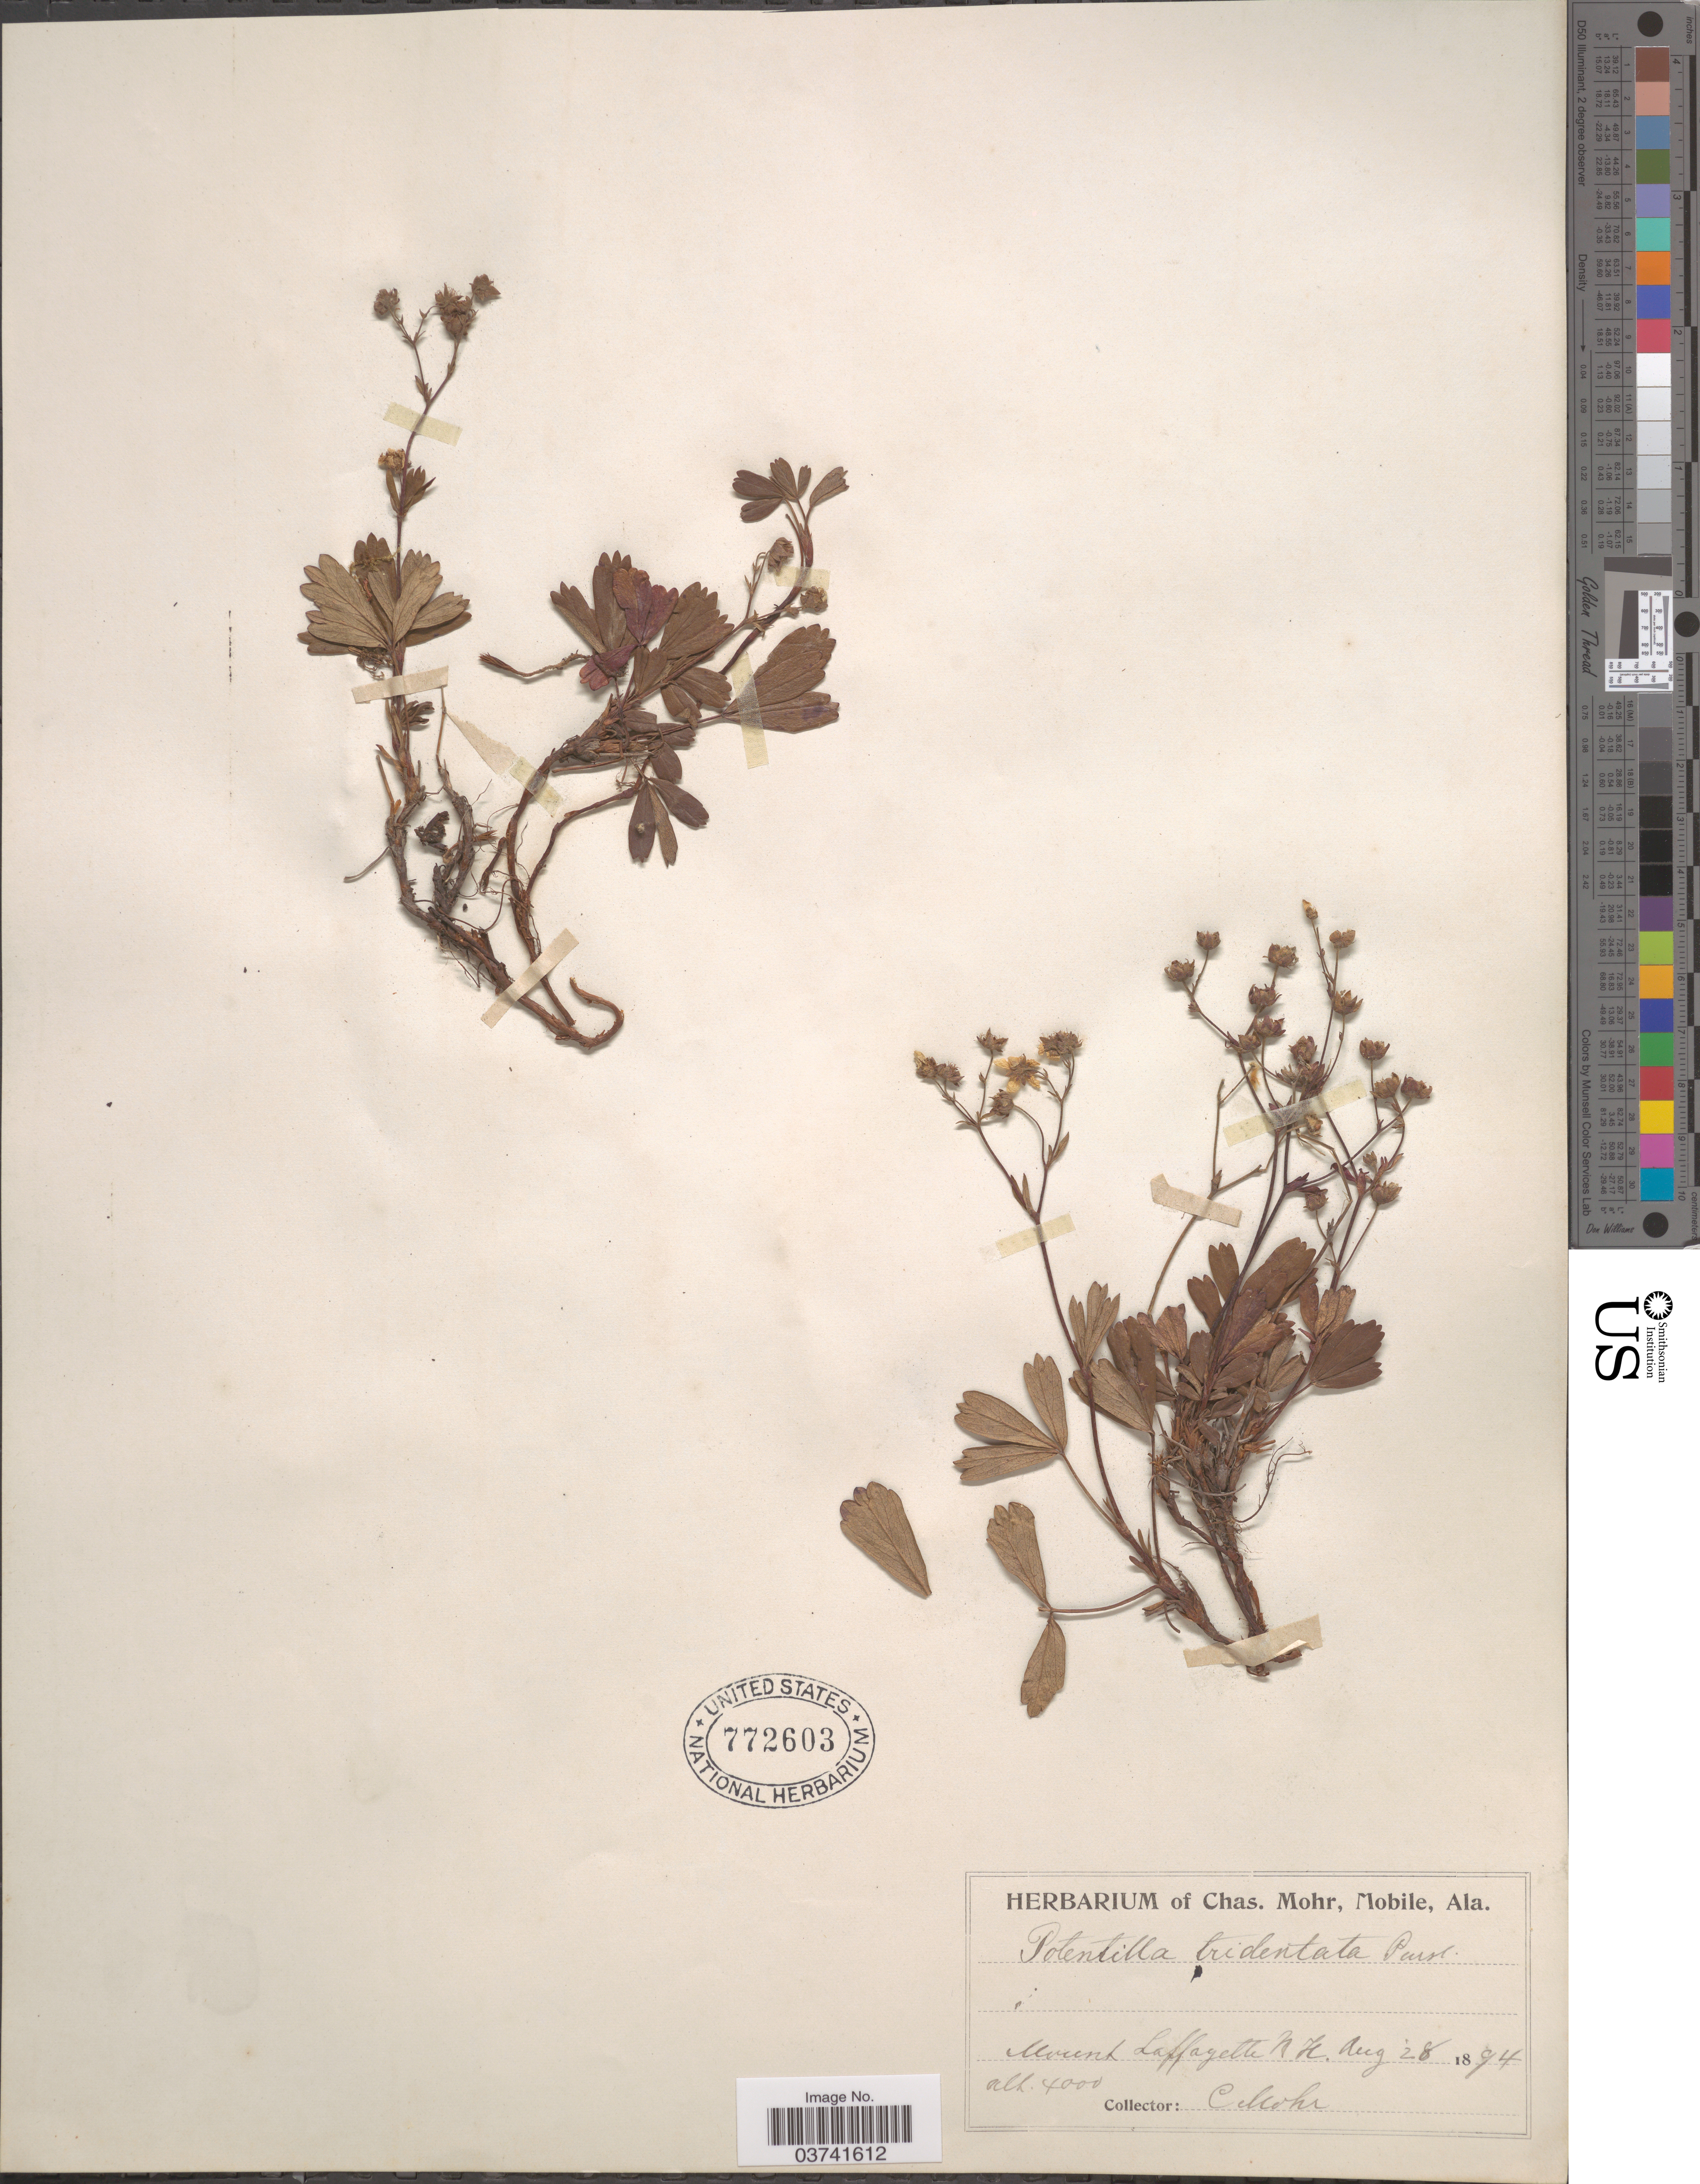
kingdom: Plantae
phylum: Tracheophyta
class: Magnoliopsida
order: Rosales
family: Rosaceae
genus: Potentilla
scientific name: Potentilla tridentata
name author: Aiton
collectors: Mohr, C. T. (herbarium)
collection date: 1894-08-28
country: United States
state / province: New Hampshire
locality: Mount Laffayette.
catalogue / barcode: US 772603